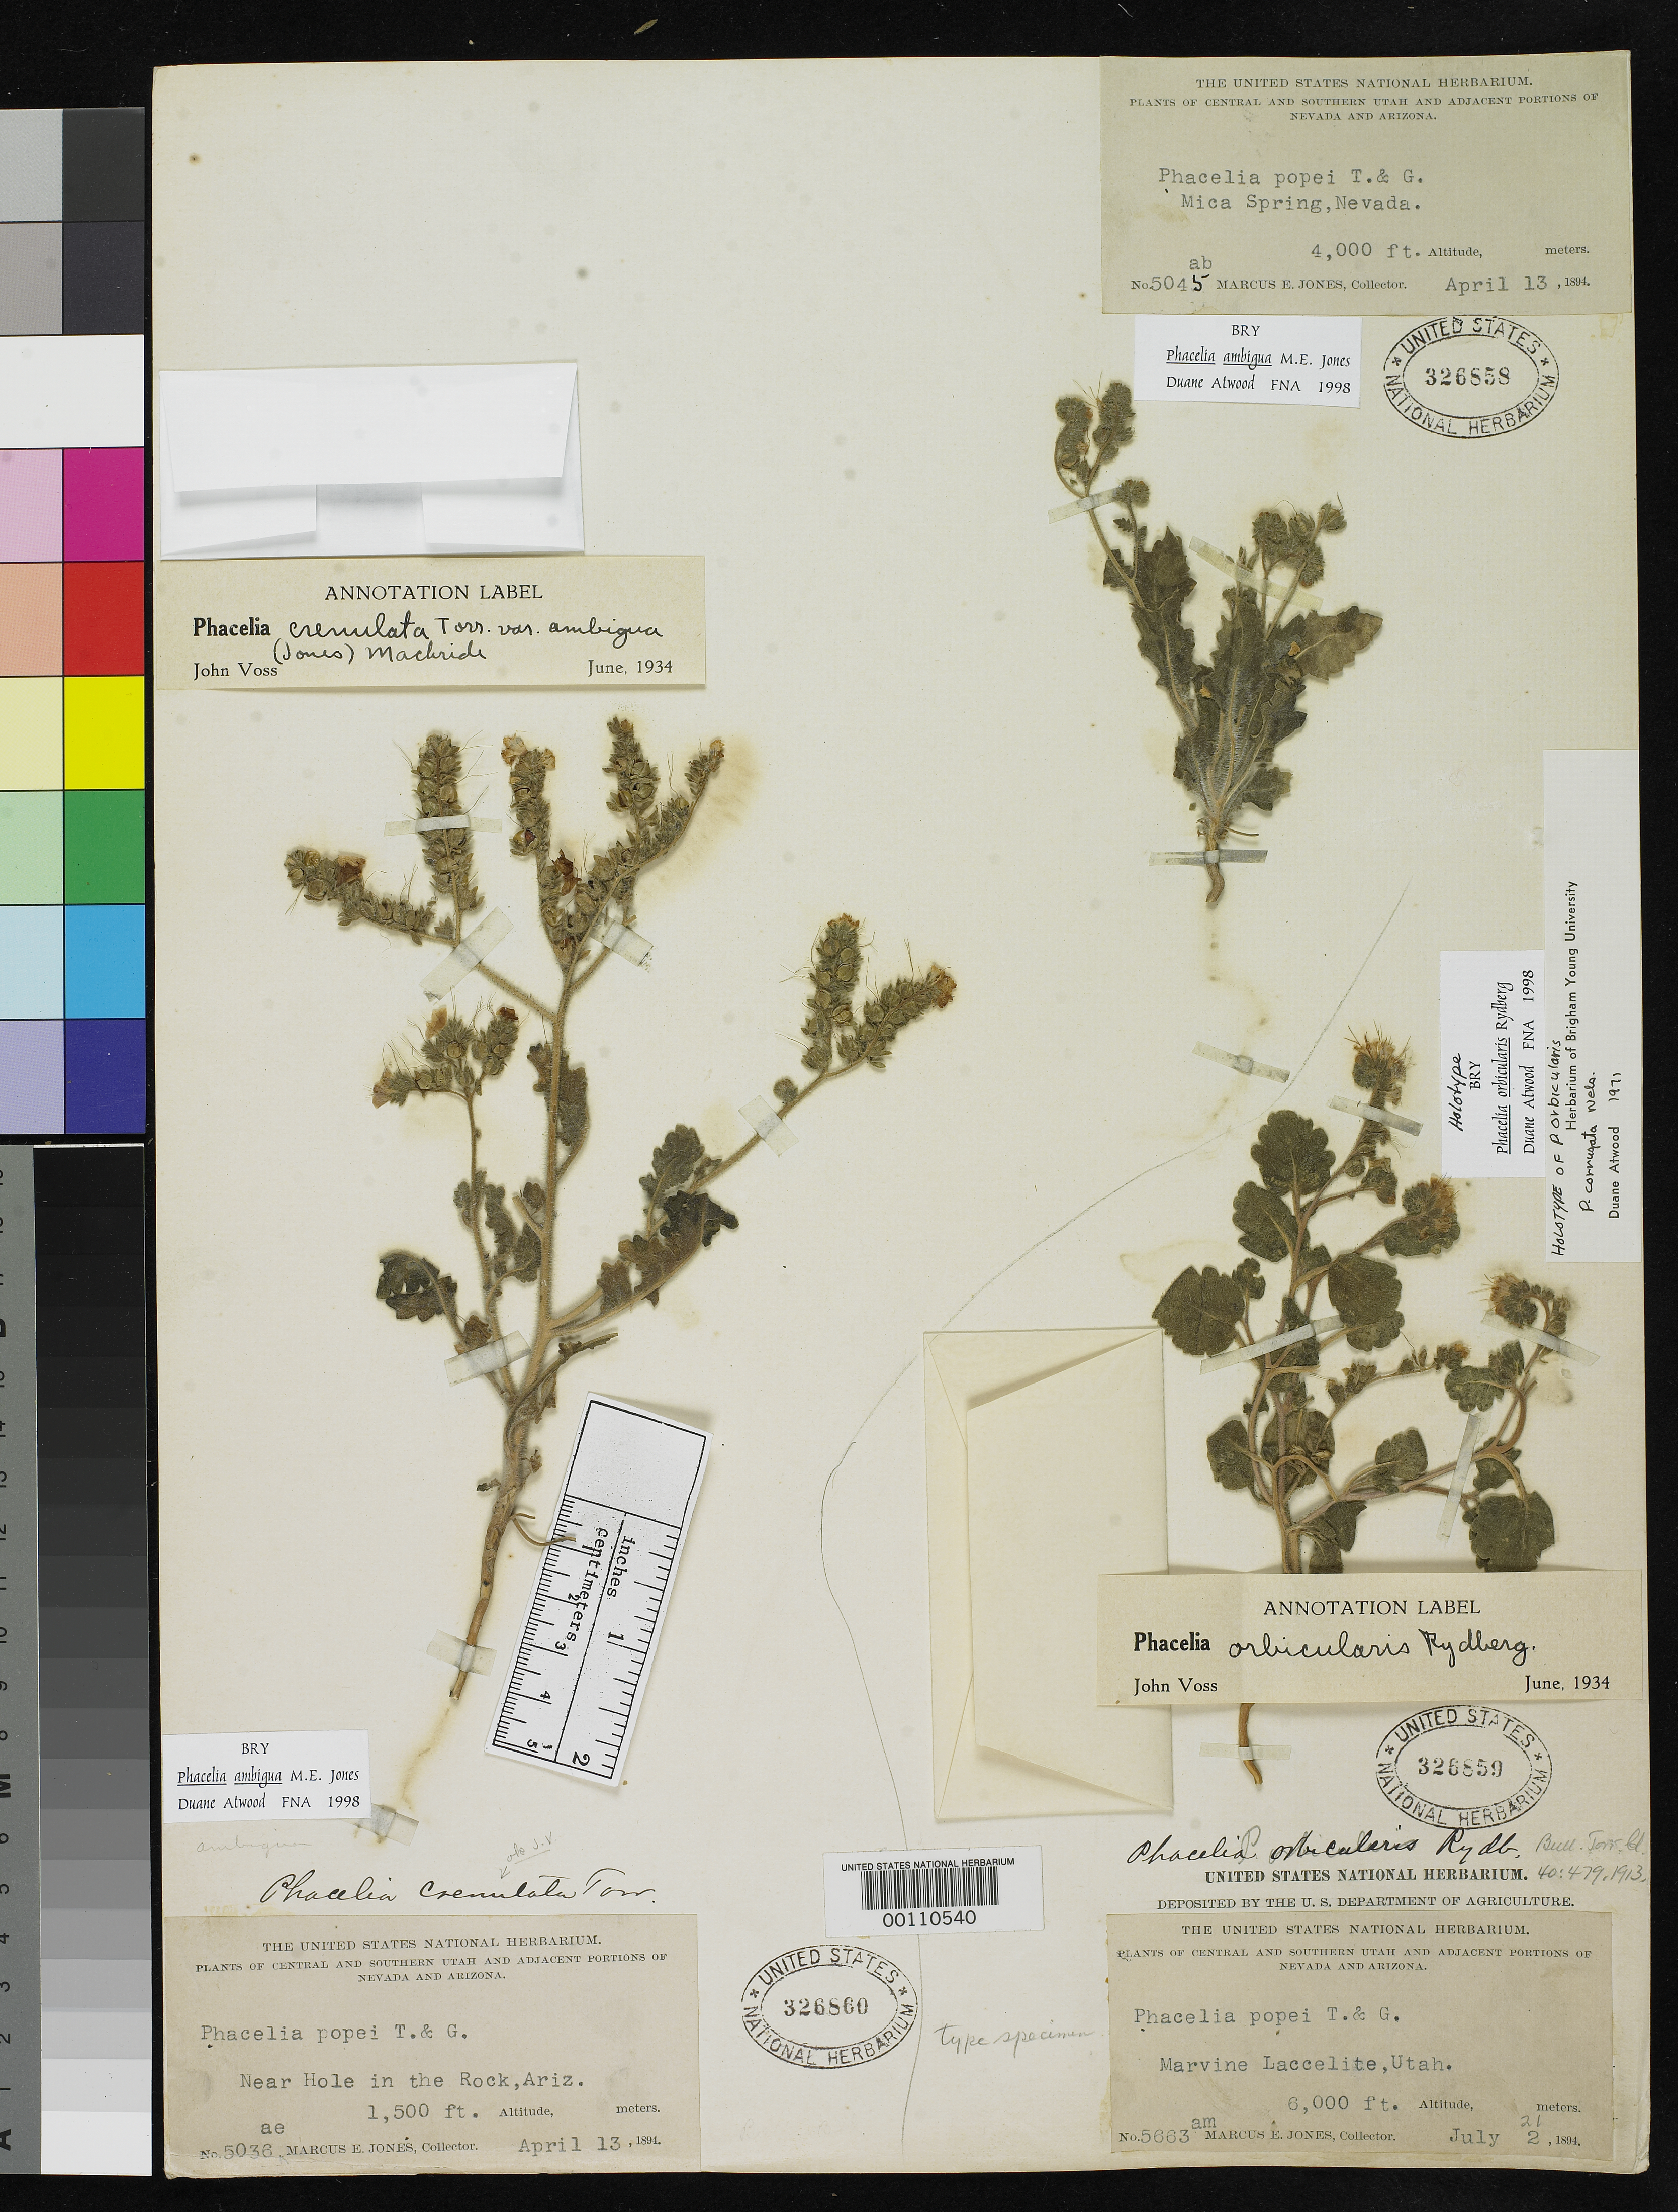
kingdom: Plantae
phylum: Tracheophyta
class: Magnoliopsida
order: Boraginales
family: Hydrophyllaceae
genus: Phacelia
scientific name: Phacelia orbicularis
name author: Rydb.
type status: Holotype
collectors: M. E. Jones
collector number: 5663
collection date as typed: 02 Jul 1894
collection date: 1894-07-02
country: United States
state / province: Utah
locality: Marvine Laccelite.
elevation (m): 2438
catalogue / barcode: US 326859